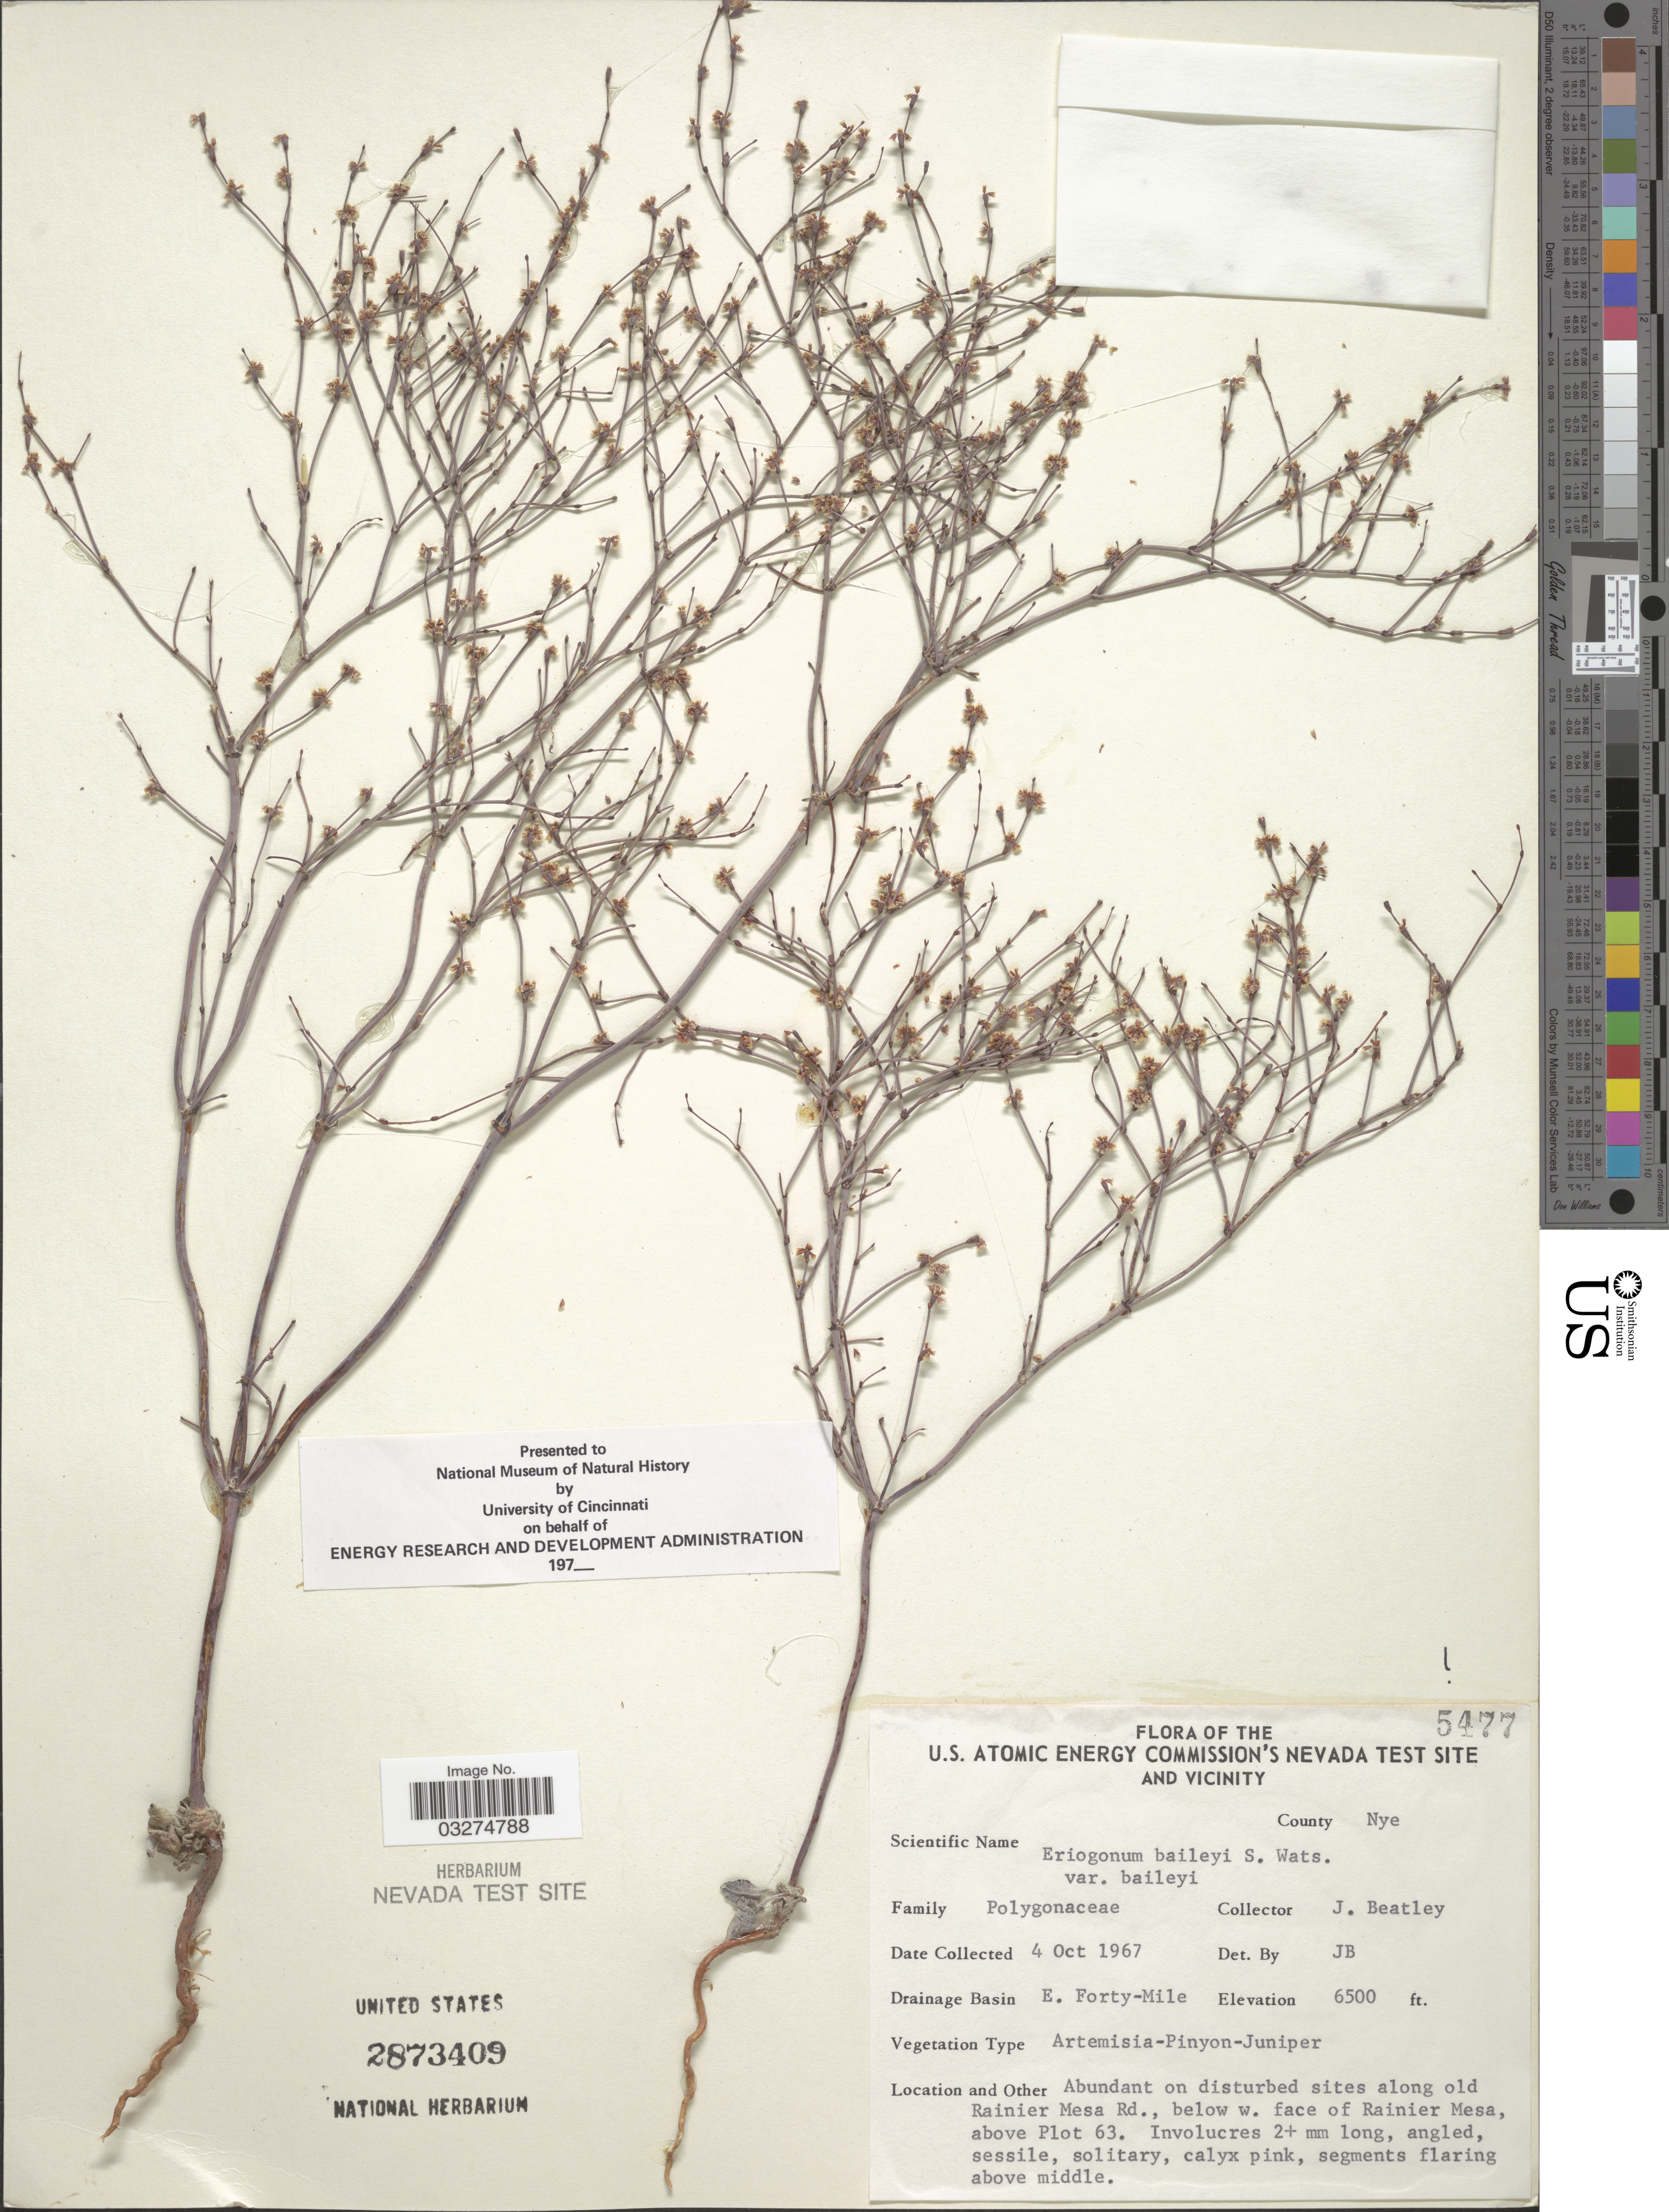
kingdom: Plantae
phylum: Tracheophyta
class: Magnoliopsida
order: Caryophyllales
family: Polygonaceae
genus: Eriogonum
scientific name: Eriogonum baileyi var. baileyi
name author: S. Watson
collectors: J. C. Beatley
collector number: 5477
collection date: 1967-10-04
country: United States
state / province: Nevada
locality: U.S. Atomic Energy Commission's Nevada Test Site and Vicinity. County Nye. Drainage Basin E. Forty-Mile. Along old Rainier Mesa, above Plot 63.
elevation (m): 1981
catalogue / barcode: US 2873409